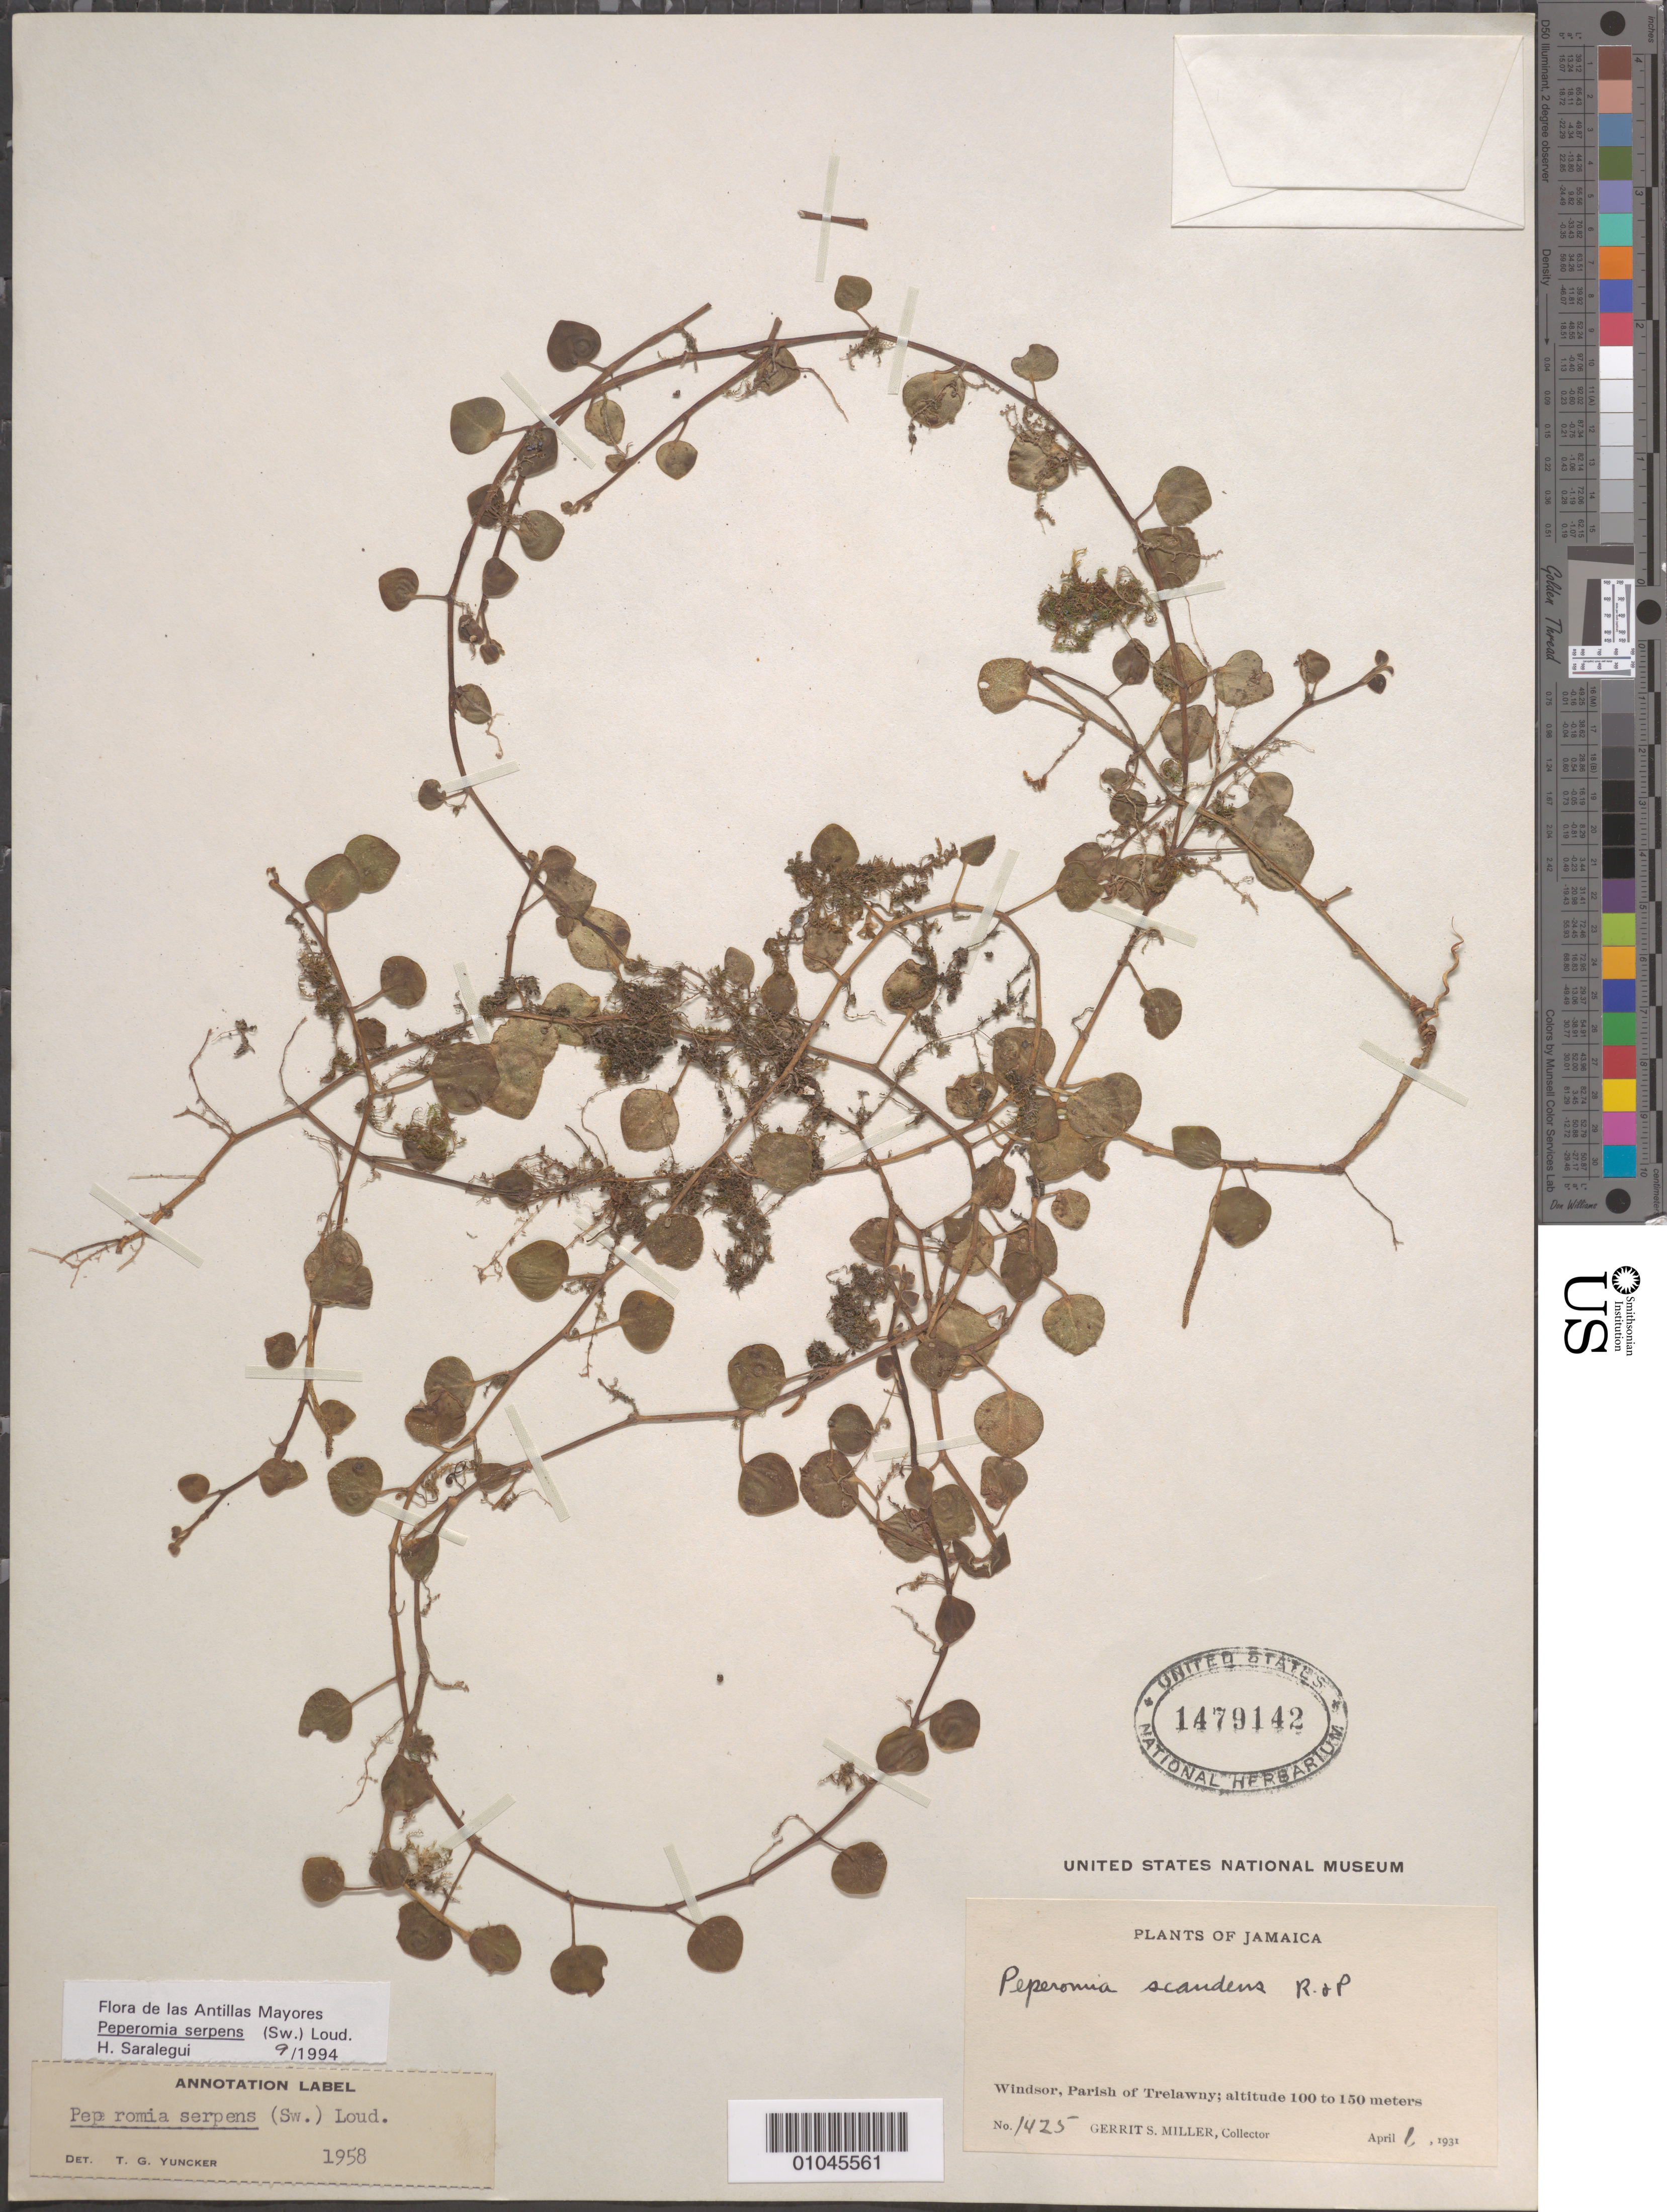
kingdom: Plantae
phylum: Tracheophyta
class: Magnoliopsida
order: Piperales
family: Piperaceae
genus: Peperomia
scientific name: Peperomia serpens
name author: (Sw.) Loudon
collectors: G. S. Miller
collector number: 1425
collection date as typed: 01 Apr 1931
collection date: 1931-04-01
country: Jamaica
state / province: Trelawny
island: Jamaica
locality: Windsor, Parish of Trelawny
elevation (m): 100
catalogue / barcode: US 1479142